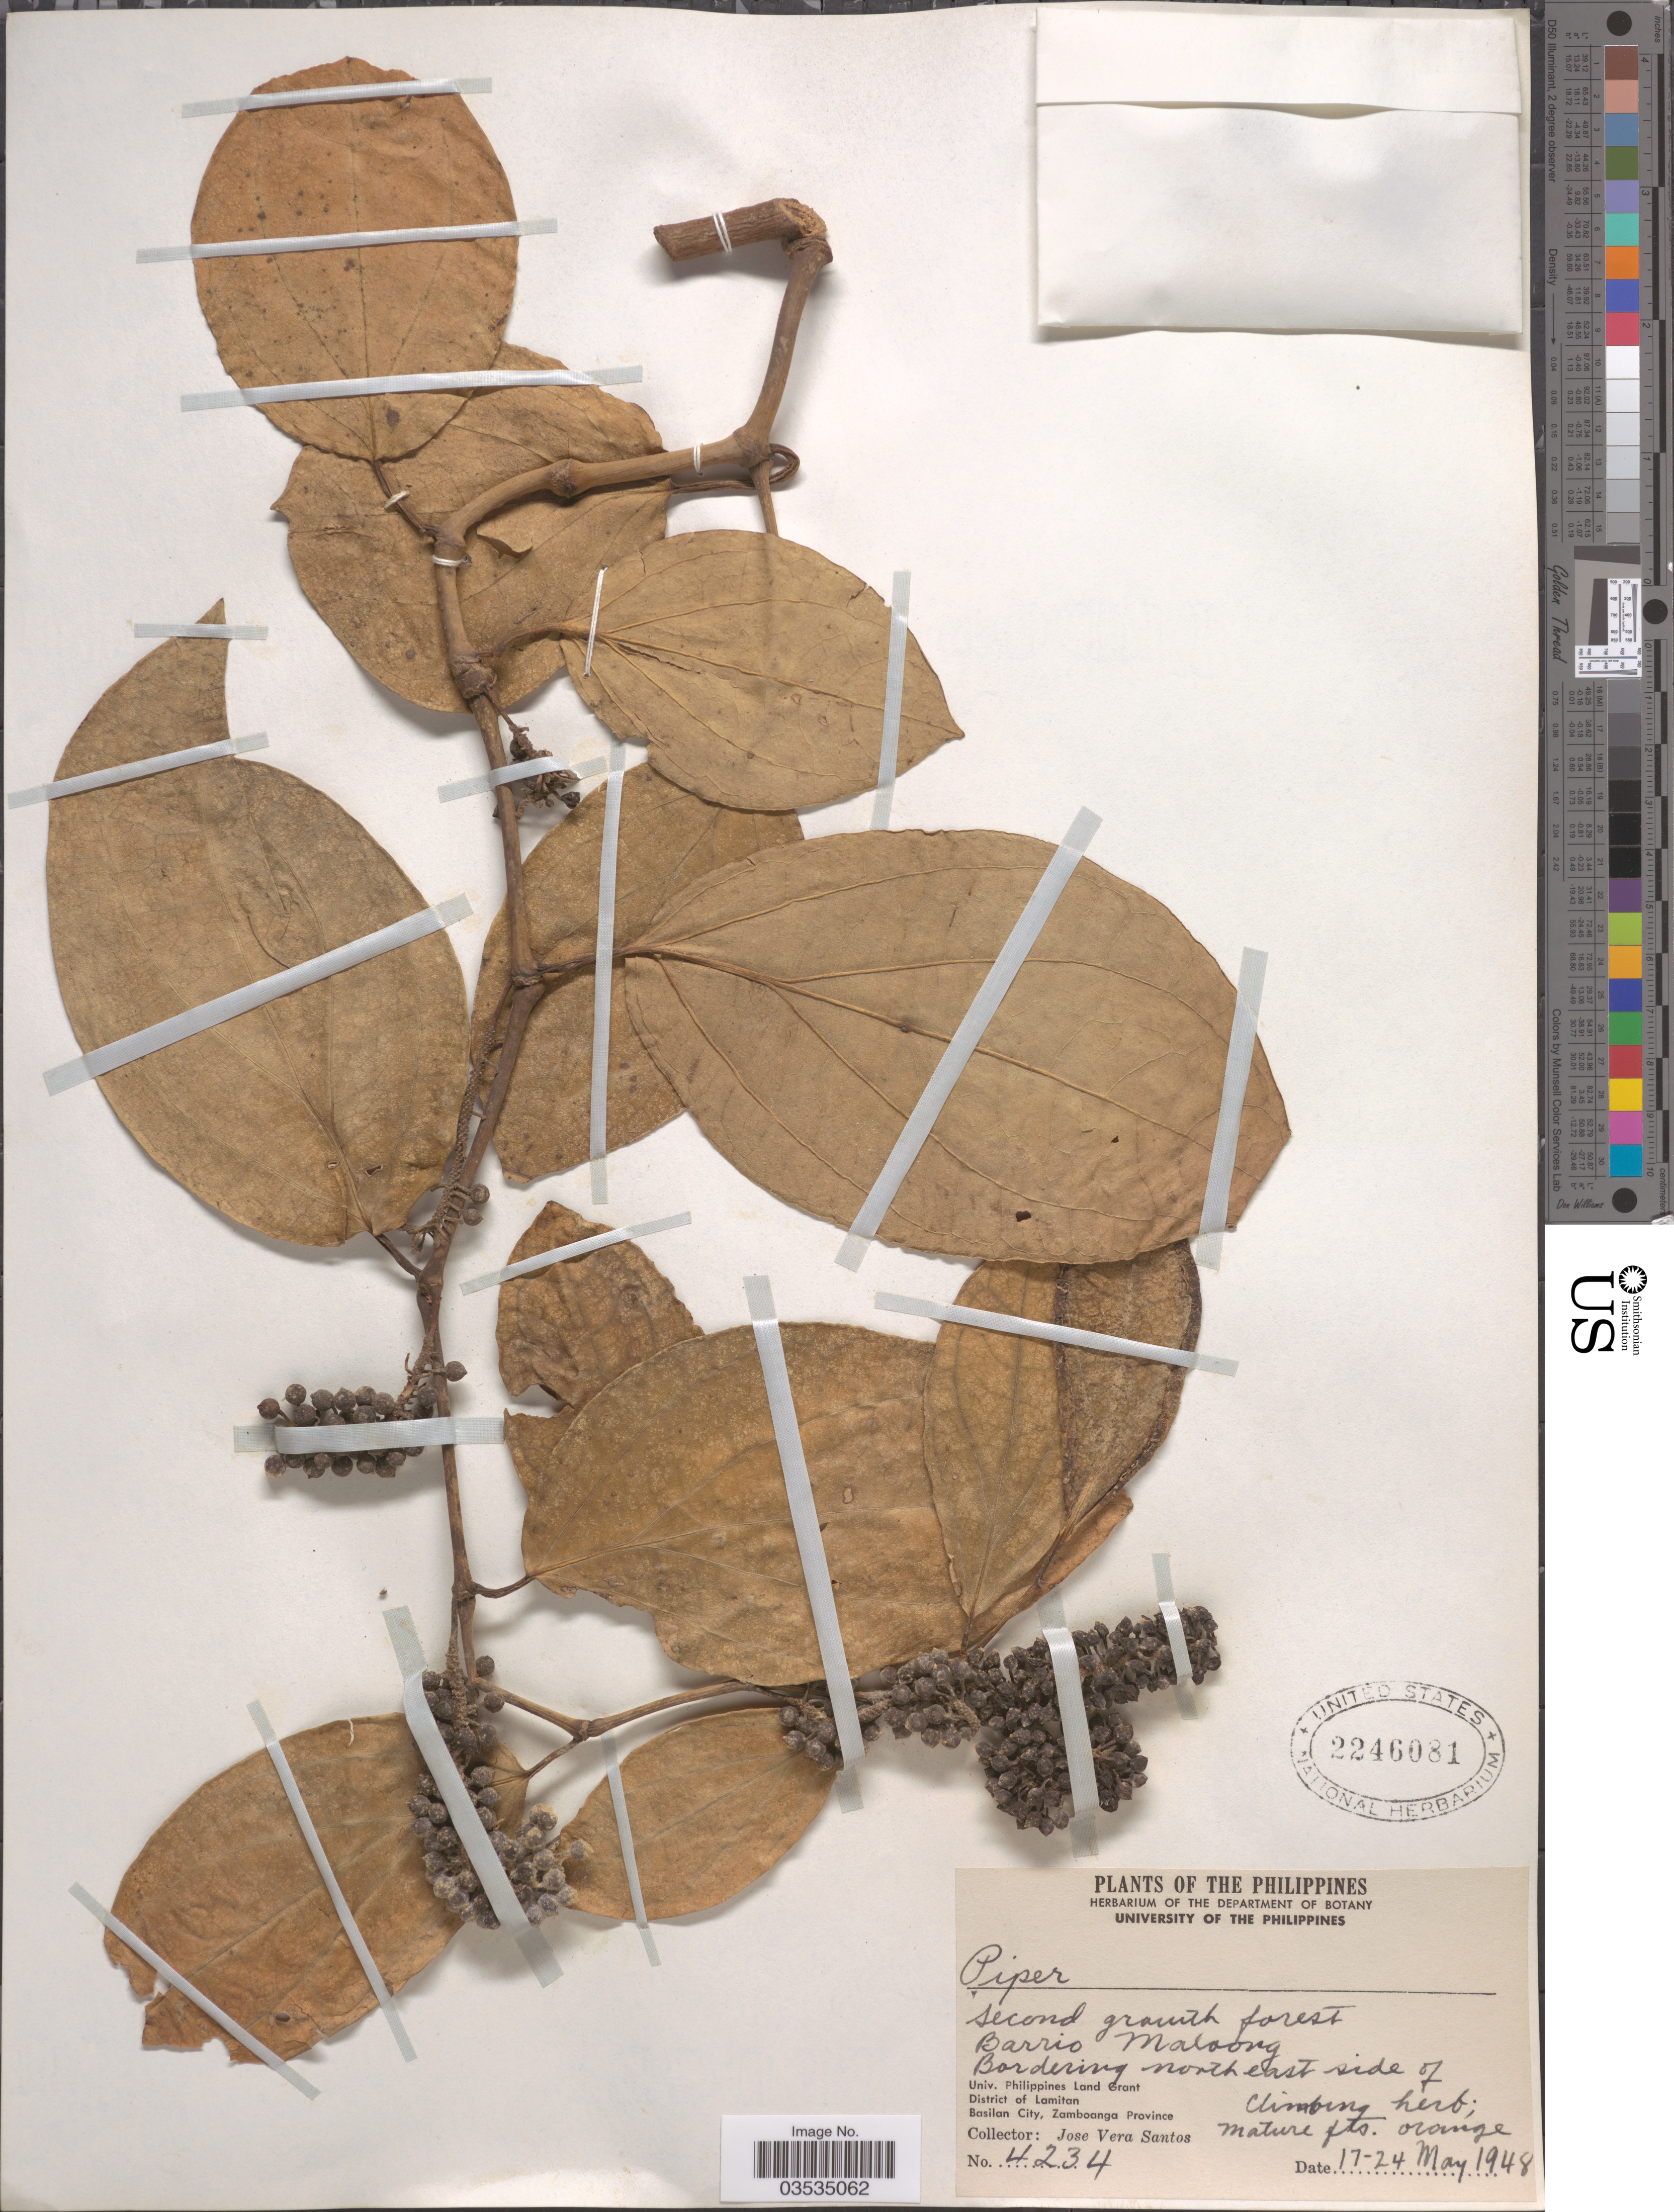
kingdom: Plantae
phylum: Tracheophyta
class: Magnoliopsida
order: Piperales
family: Piperaceae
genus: Piper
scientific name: Piper sp.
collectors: J. V. Santos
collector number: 4234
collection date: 1948-05-17/1948-05-24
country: Philippines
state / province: Muslim Mindanao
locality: Barrio Maloong, Bordering northeast side of Univ. Philippines Land Grant. District of Lamitan. Basilan City, Zamboanga Province.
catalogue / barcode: US 2246081